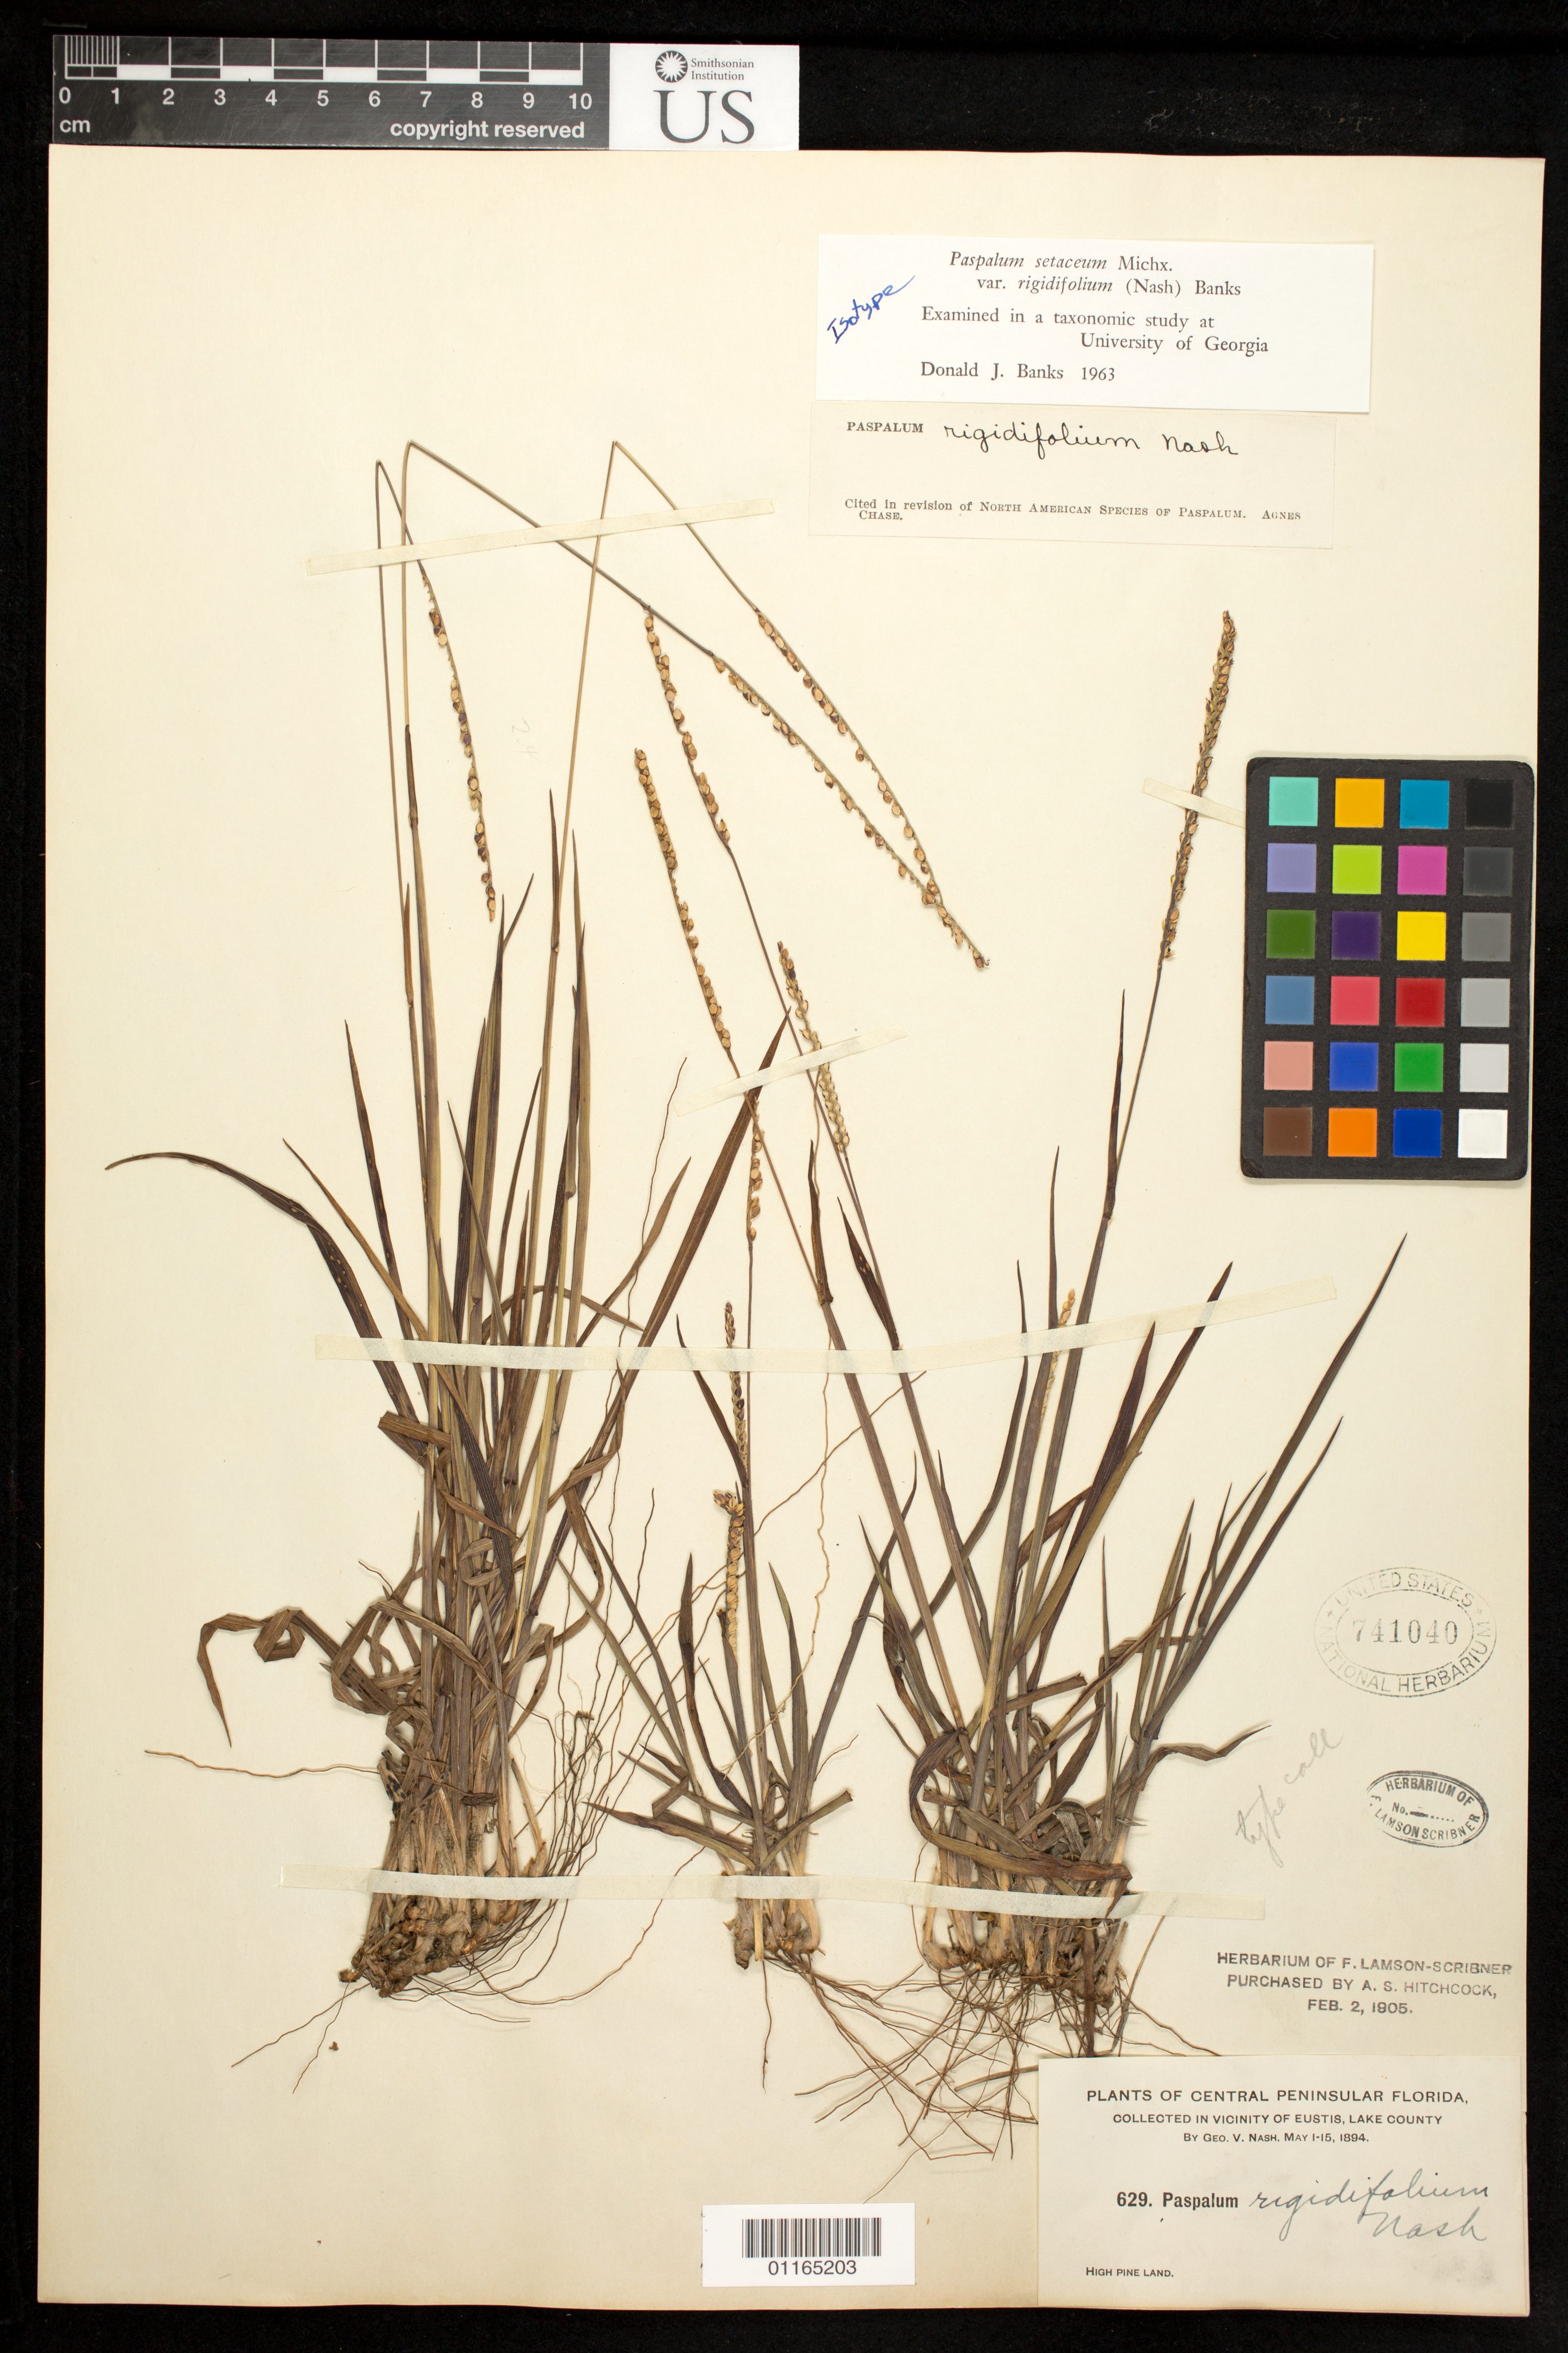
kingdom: Plantae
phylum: Tracheophyta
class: Liliopsida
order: Poales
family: Poaceae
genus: Paspalum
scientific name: Paspalum rigidifolium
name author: Nash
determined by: Chase, [M.] Agnes, (US)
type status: Isotype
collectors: G. V. Nash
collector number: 629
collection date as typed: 01 May 1894 to 15 May 1894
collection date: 1894-05-01/1894-05-15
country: United States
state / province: Florida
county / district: Lake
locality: Vicinity of Eustis, Lake County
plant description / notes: ex herb Lamson Scribner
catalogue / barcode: US 741040